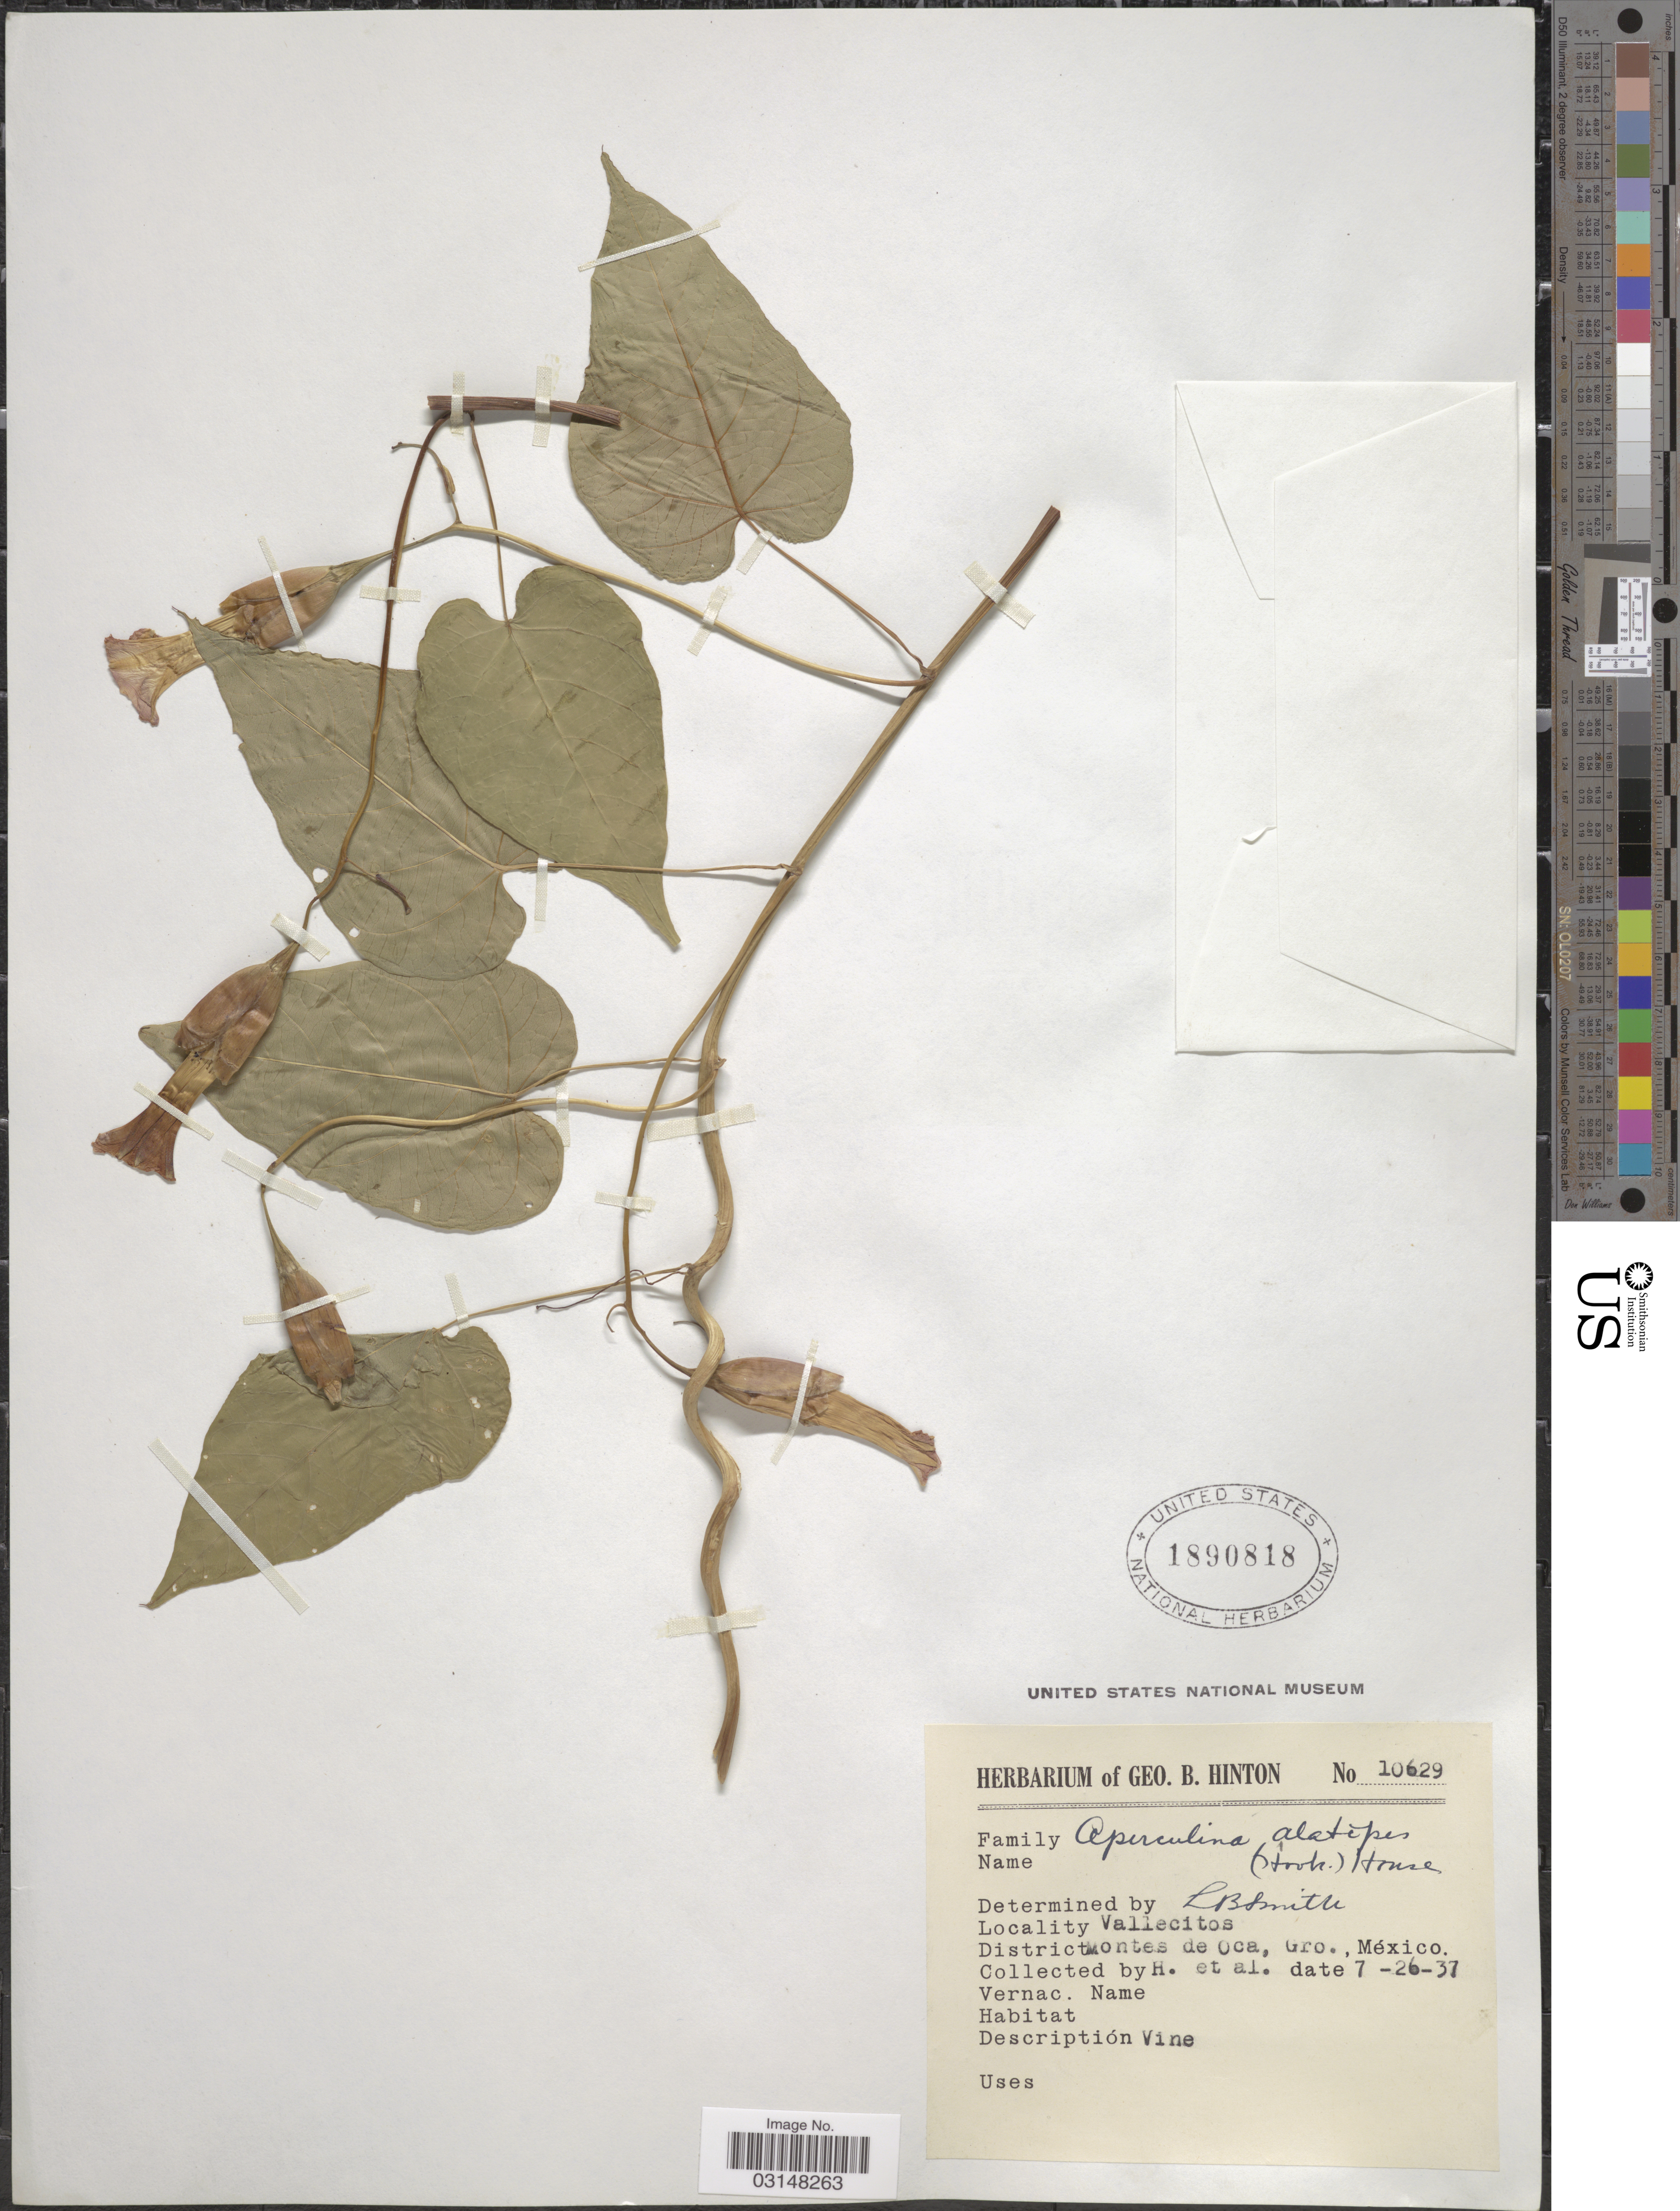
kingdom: Plantae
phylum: Tracheophyta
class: Magnoliopsida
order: Solanales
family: Convolvulaceae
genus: Operculina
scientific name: Operculina pteripes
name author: (G. Don) O'Donell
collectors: G. B. Hinton & et al.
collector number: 10629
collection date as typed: Transcribed d/m/y: 26/7/37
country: Mexico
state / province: Guerrero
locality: Vallecitos. District Montes de Oca.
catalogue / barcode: US 1890818